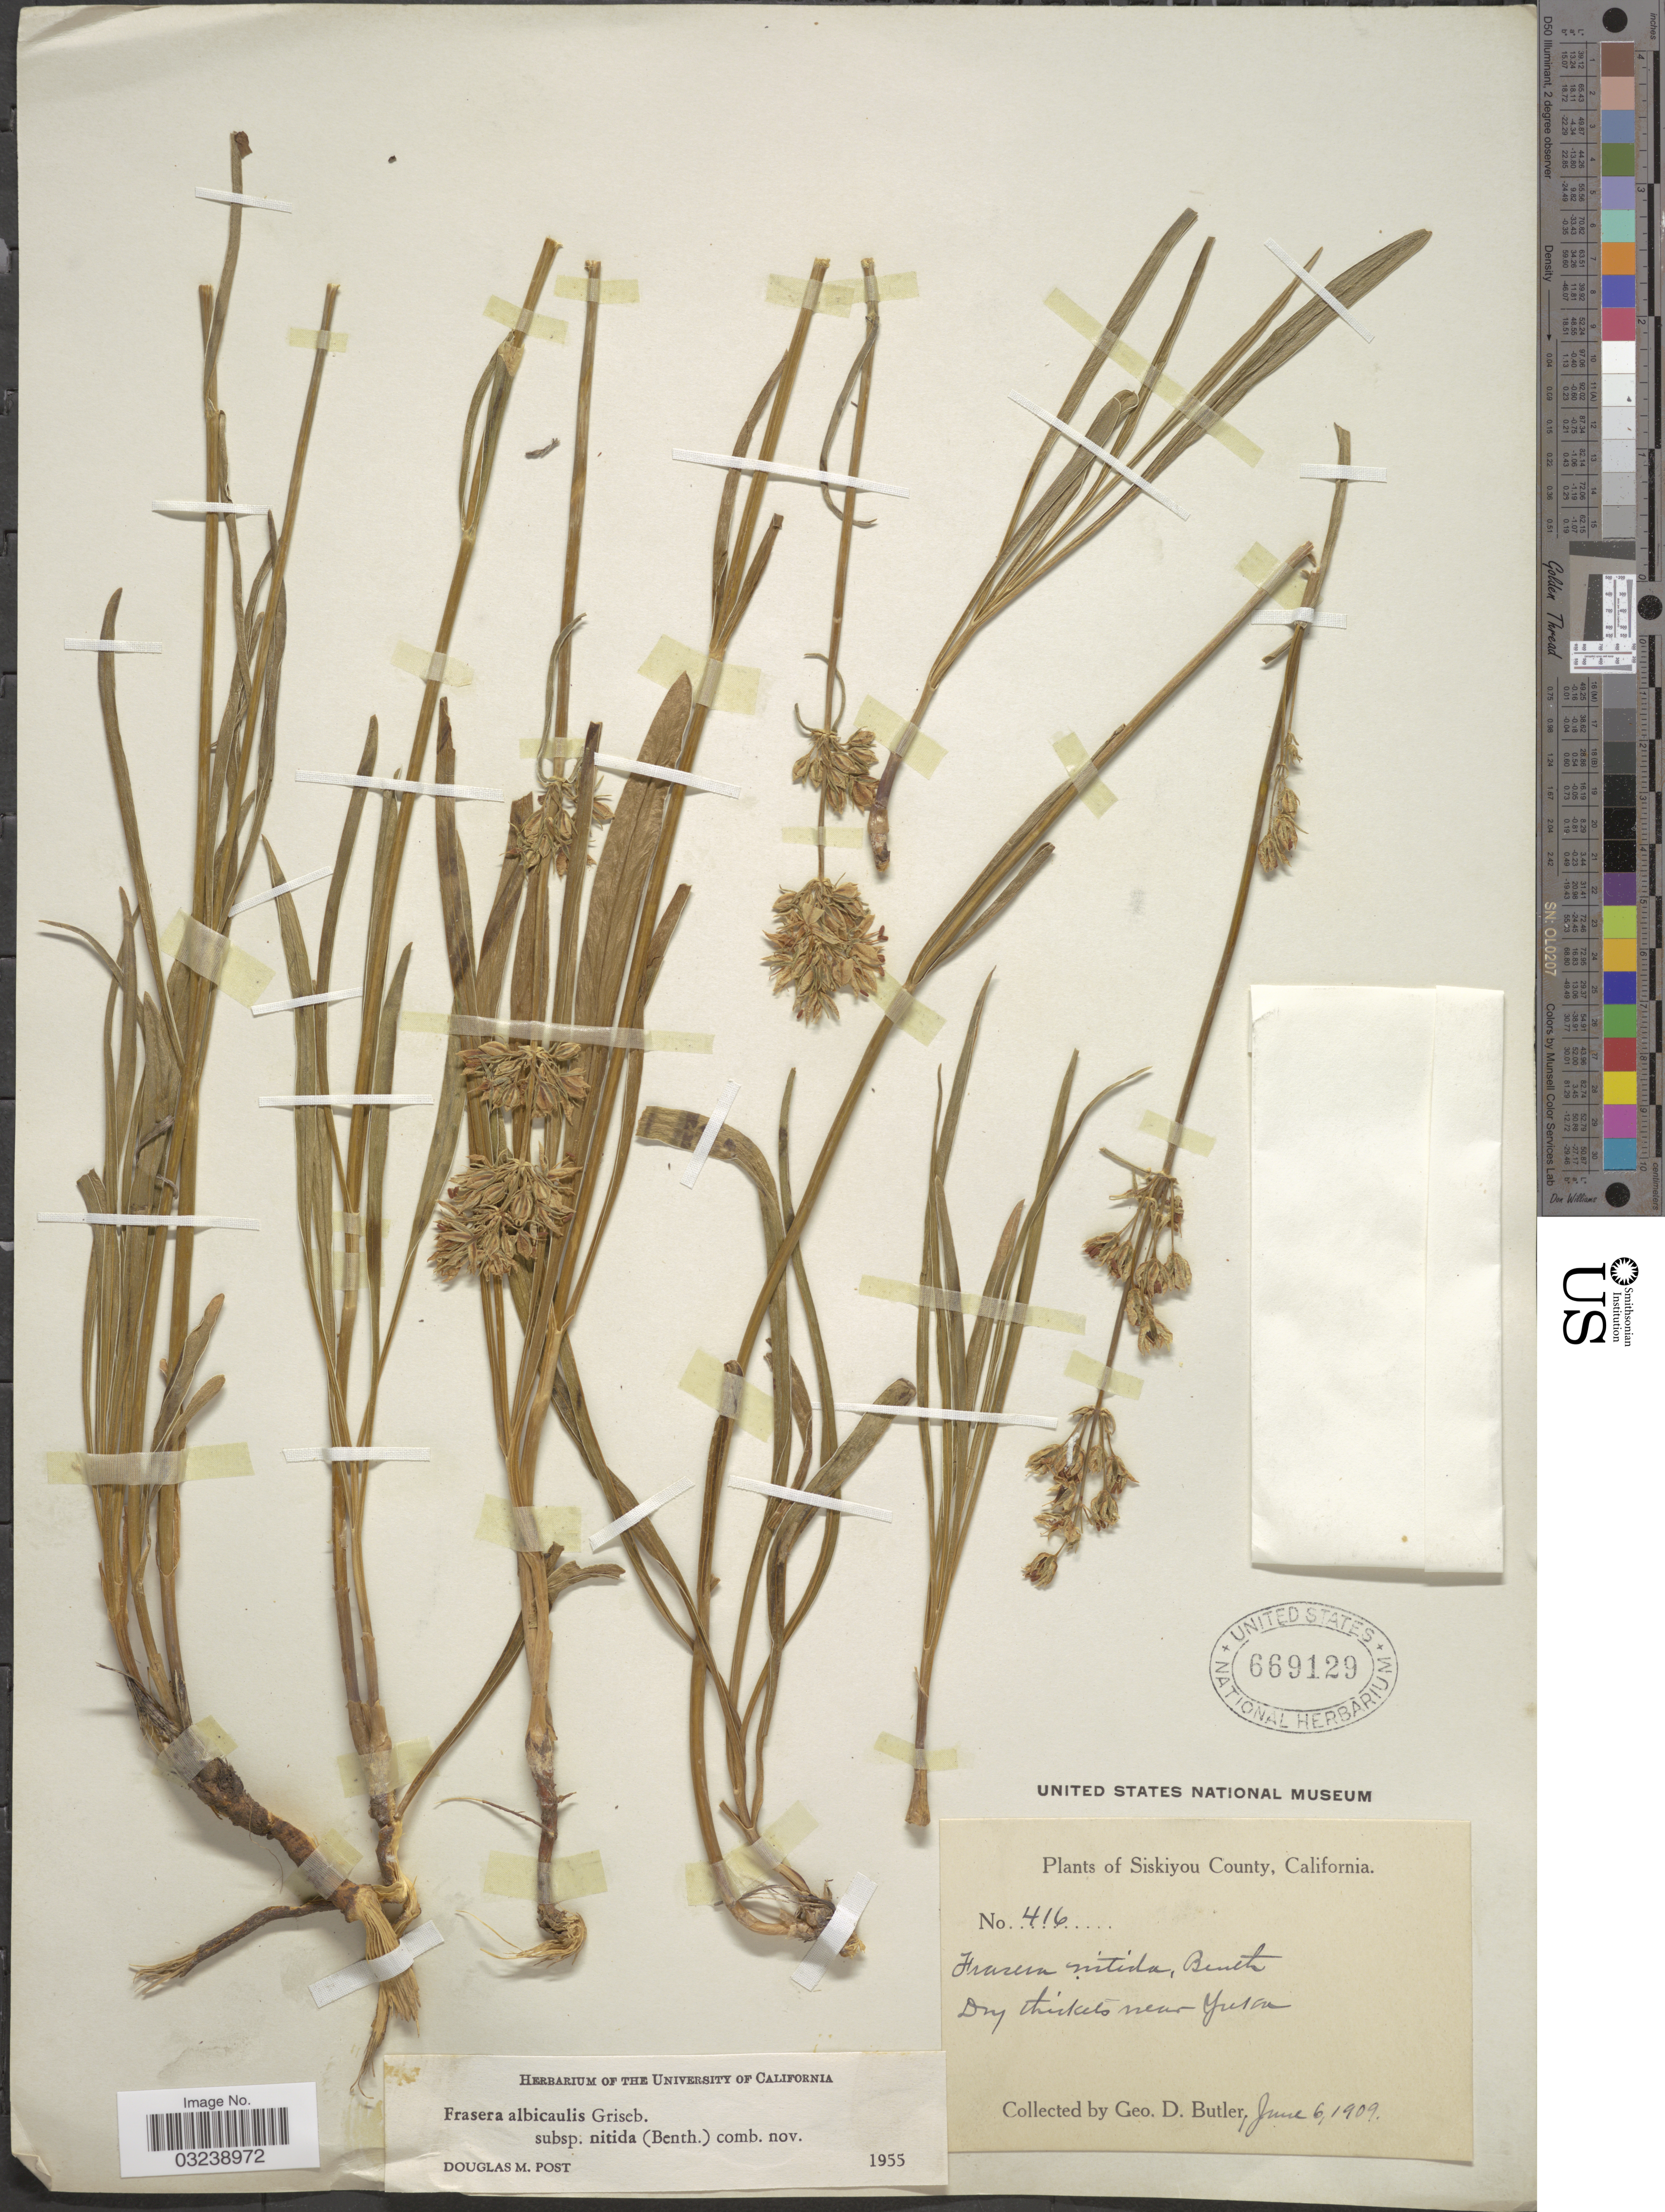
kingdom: Plantae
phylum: Tracheophyta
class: Magnoliopsida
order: Gentianales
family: Gentianaceae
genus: Frasera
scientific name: Frasera albicaulis var. nitida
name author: (Benth.) C.L. Hitchc.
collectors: G. D. Butler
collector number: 416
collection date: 1909-06-06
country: United States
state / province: California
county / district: Siskiyou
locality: Siskiyou County. Near Yreka.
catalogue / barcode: US 669129